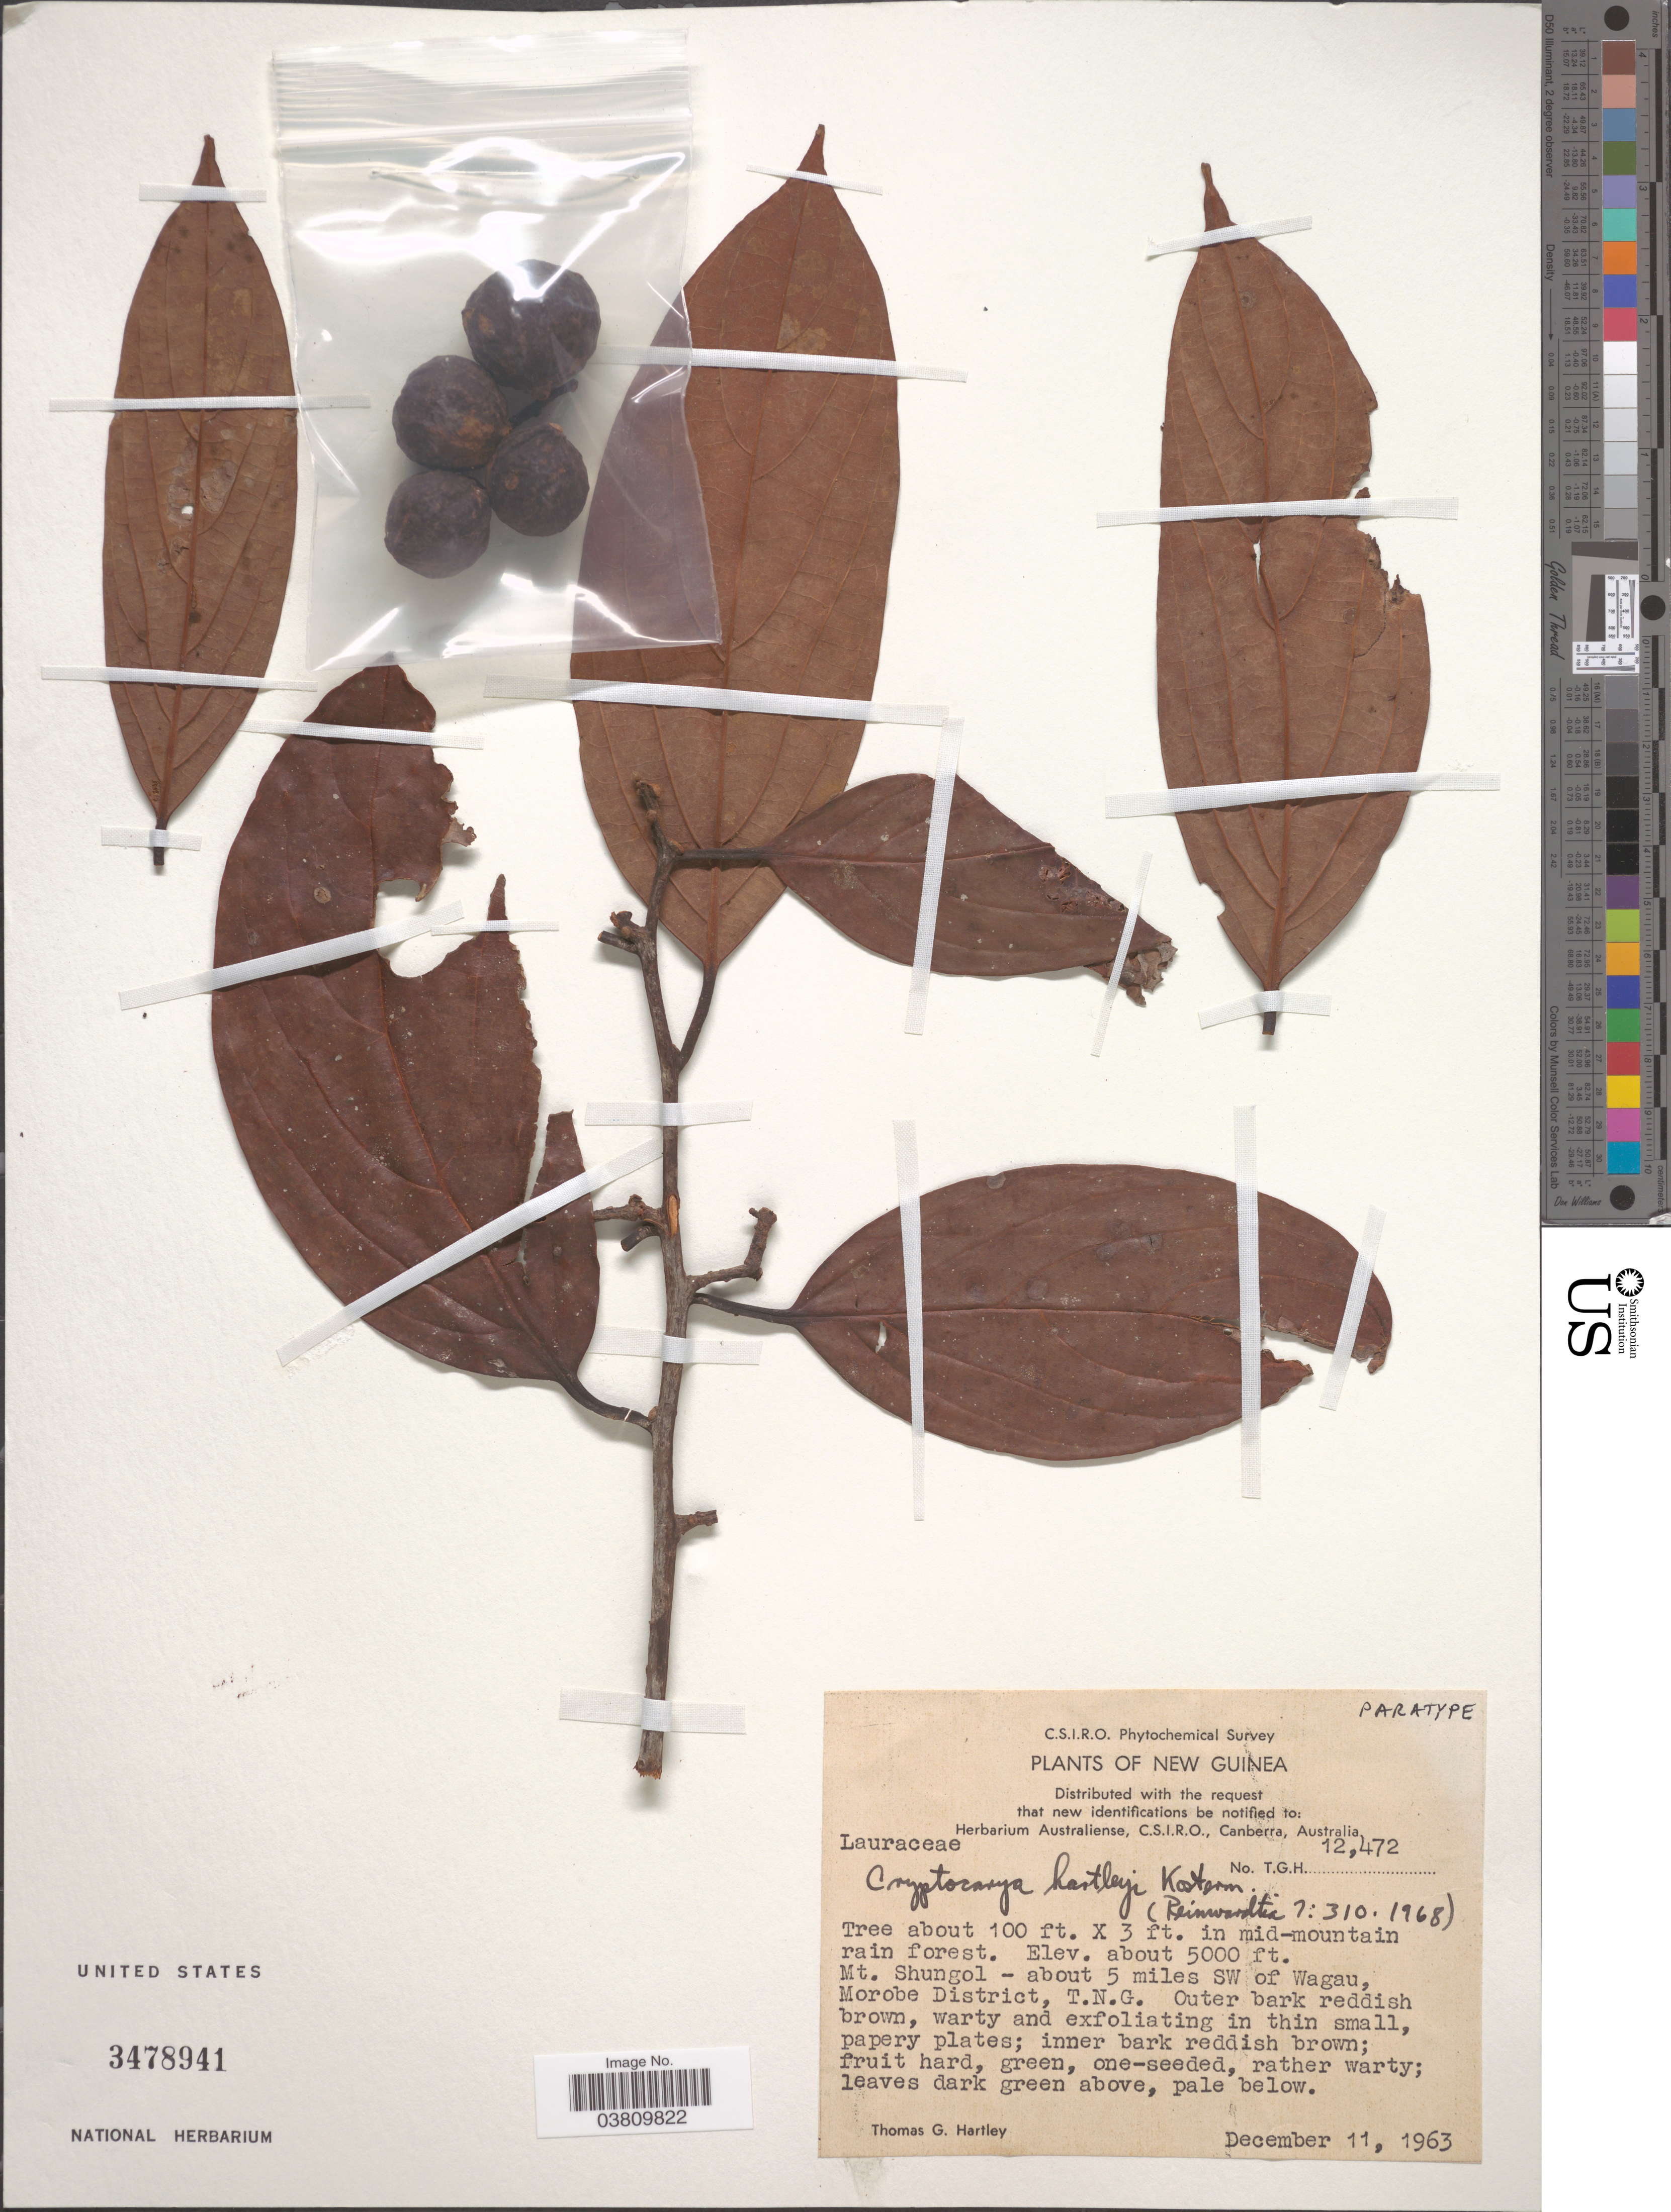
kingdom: Plantae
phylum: Tracheophyta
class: Magnoliopsida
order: Laurales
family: Lauraceae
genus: Cryptocarya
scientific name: Cryptocarya hartleyi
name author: Kosterm.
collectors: T. G. Hartley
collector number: TGH 12472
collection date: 1963-12-11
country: Papua New Guinea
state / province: Morobe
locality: New Guinea. Mt. Shungol- about 5 miles SW of Wagau, Morobe District, T.N.G.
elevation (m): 1524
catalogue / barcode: US 3478941